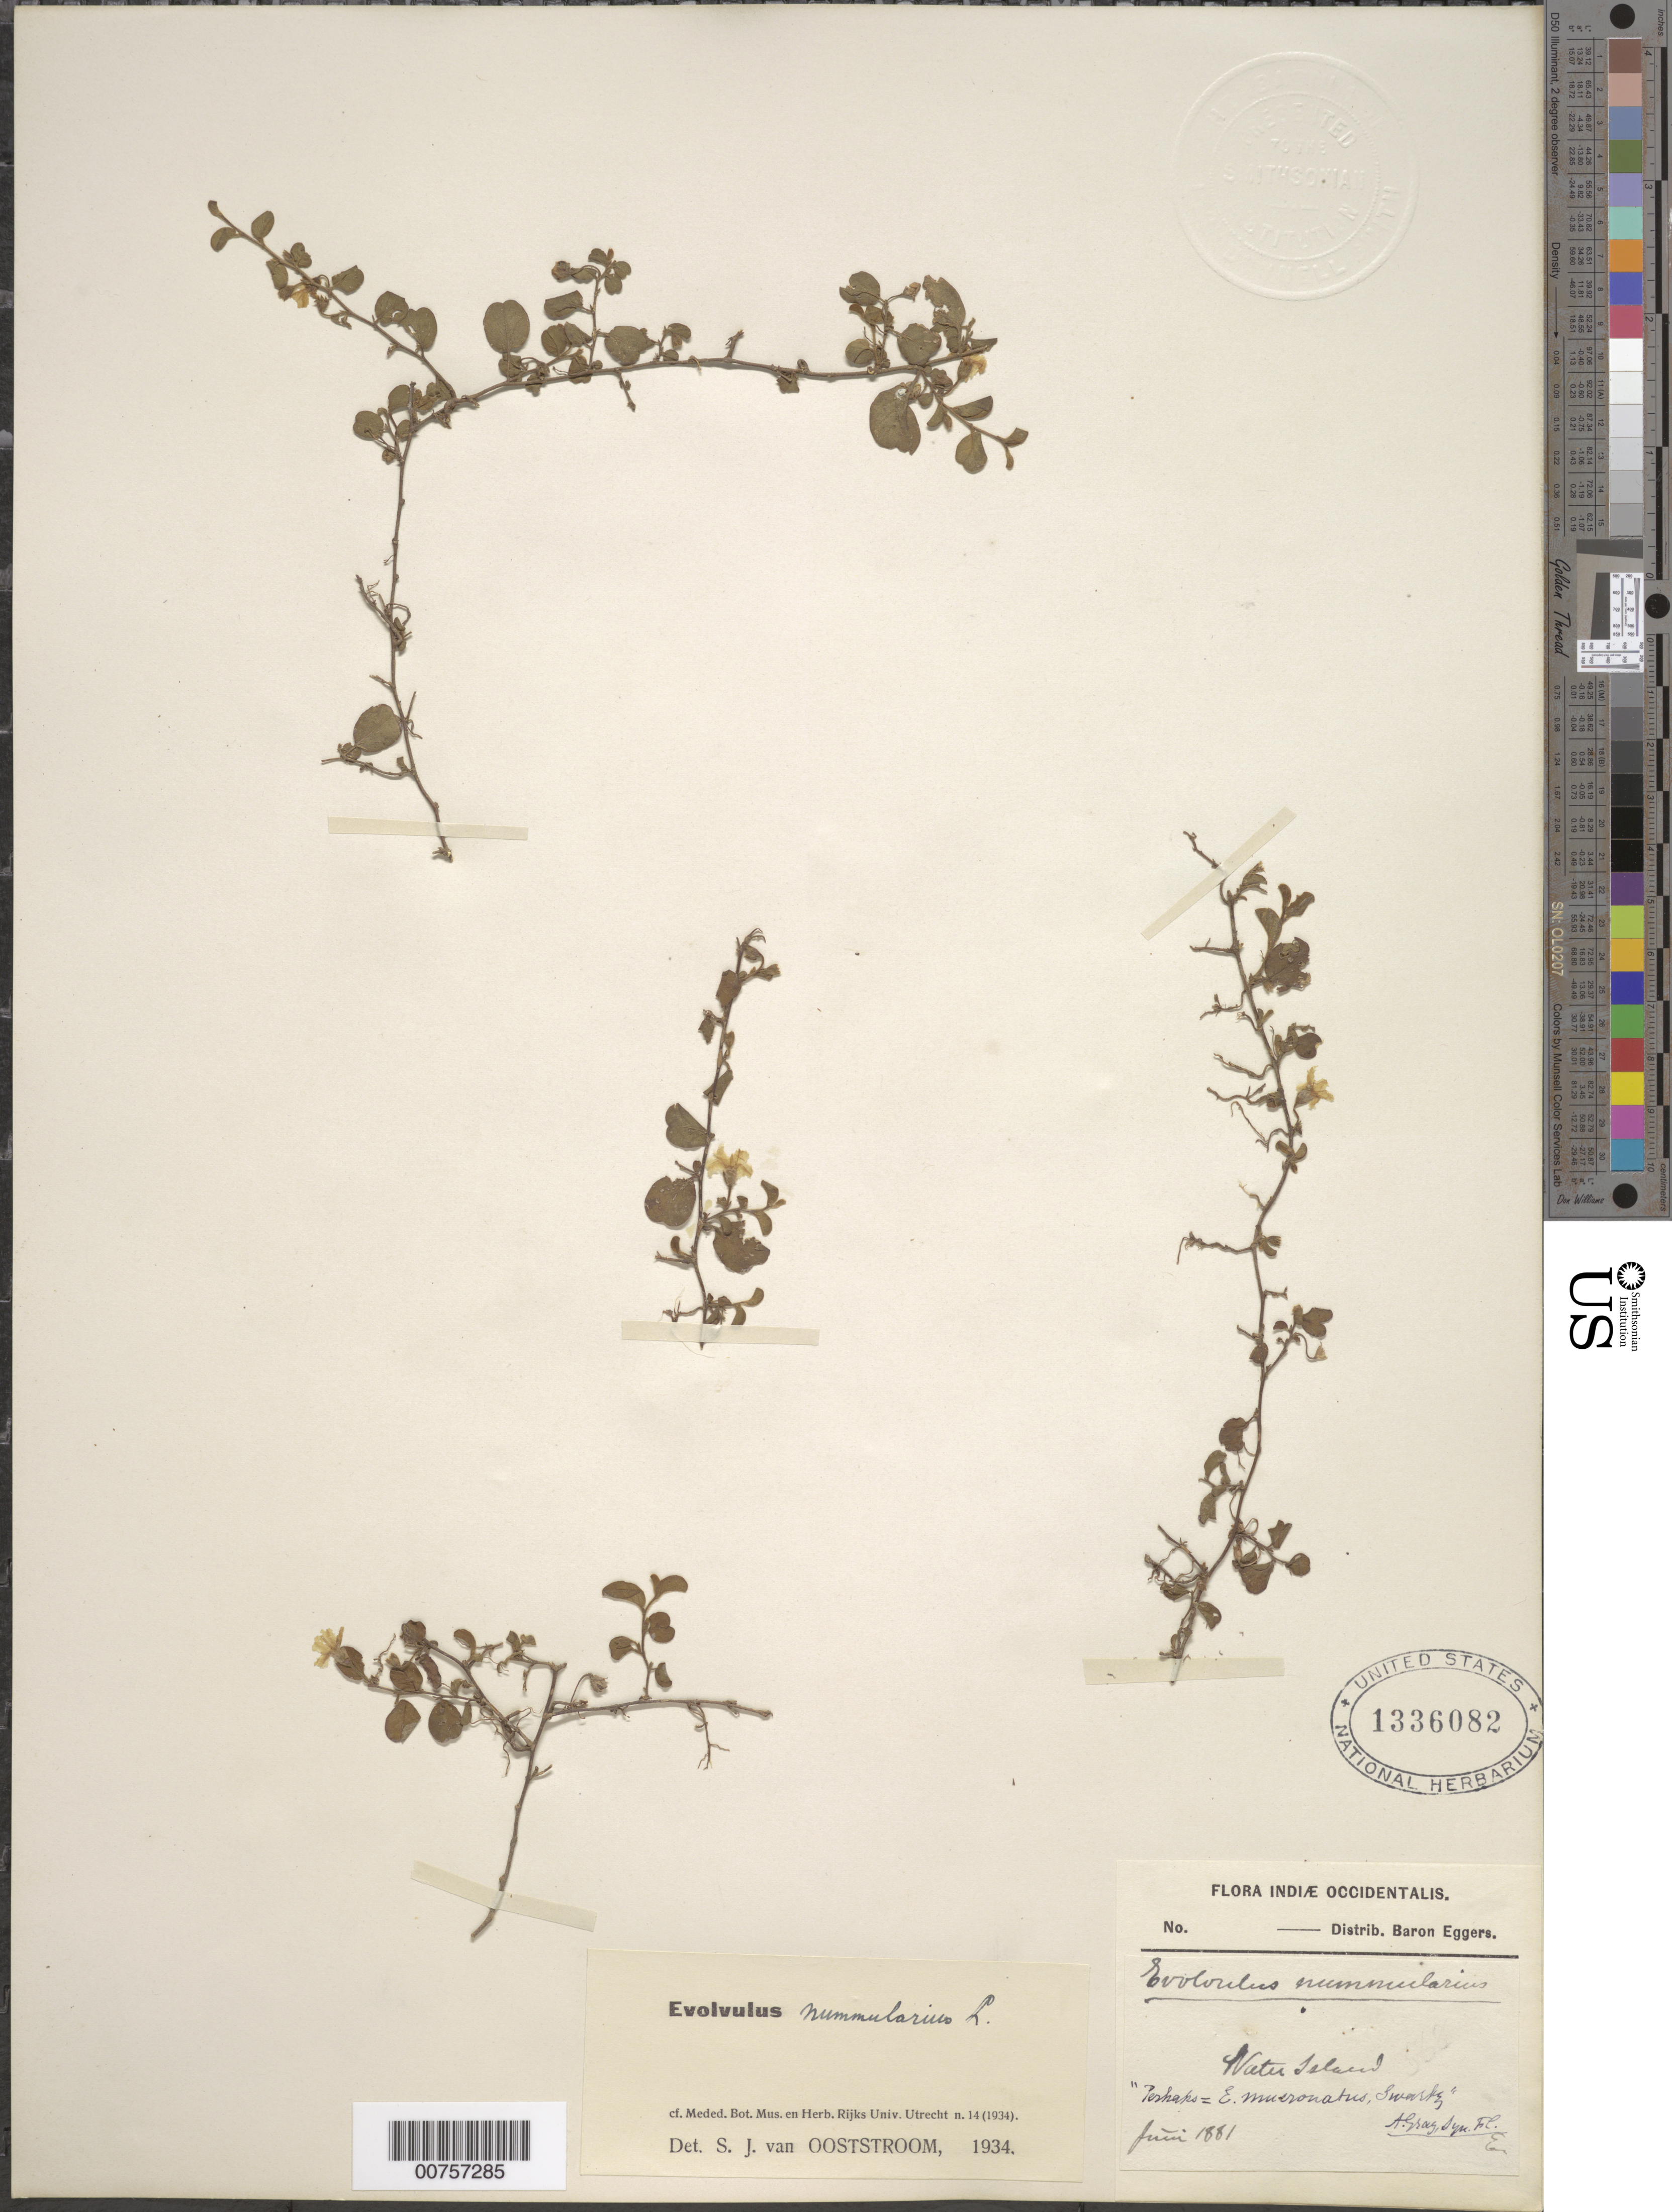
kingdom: Plantae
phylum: Tracheophyta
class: Magnoliopsida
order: Solanales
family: Convolvulaceae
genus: Evolvulus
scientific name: Evolvulus nummularius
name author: (L.) L.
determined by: Ooststroom, S. J. van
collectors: H. F. A. von Eggers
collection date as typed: Jun 1881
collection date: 1881-06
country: U.S. Virgin Islands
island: St. Thomas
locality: Water Island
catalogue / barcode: US 1336082